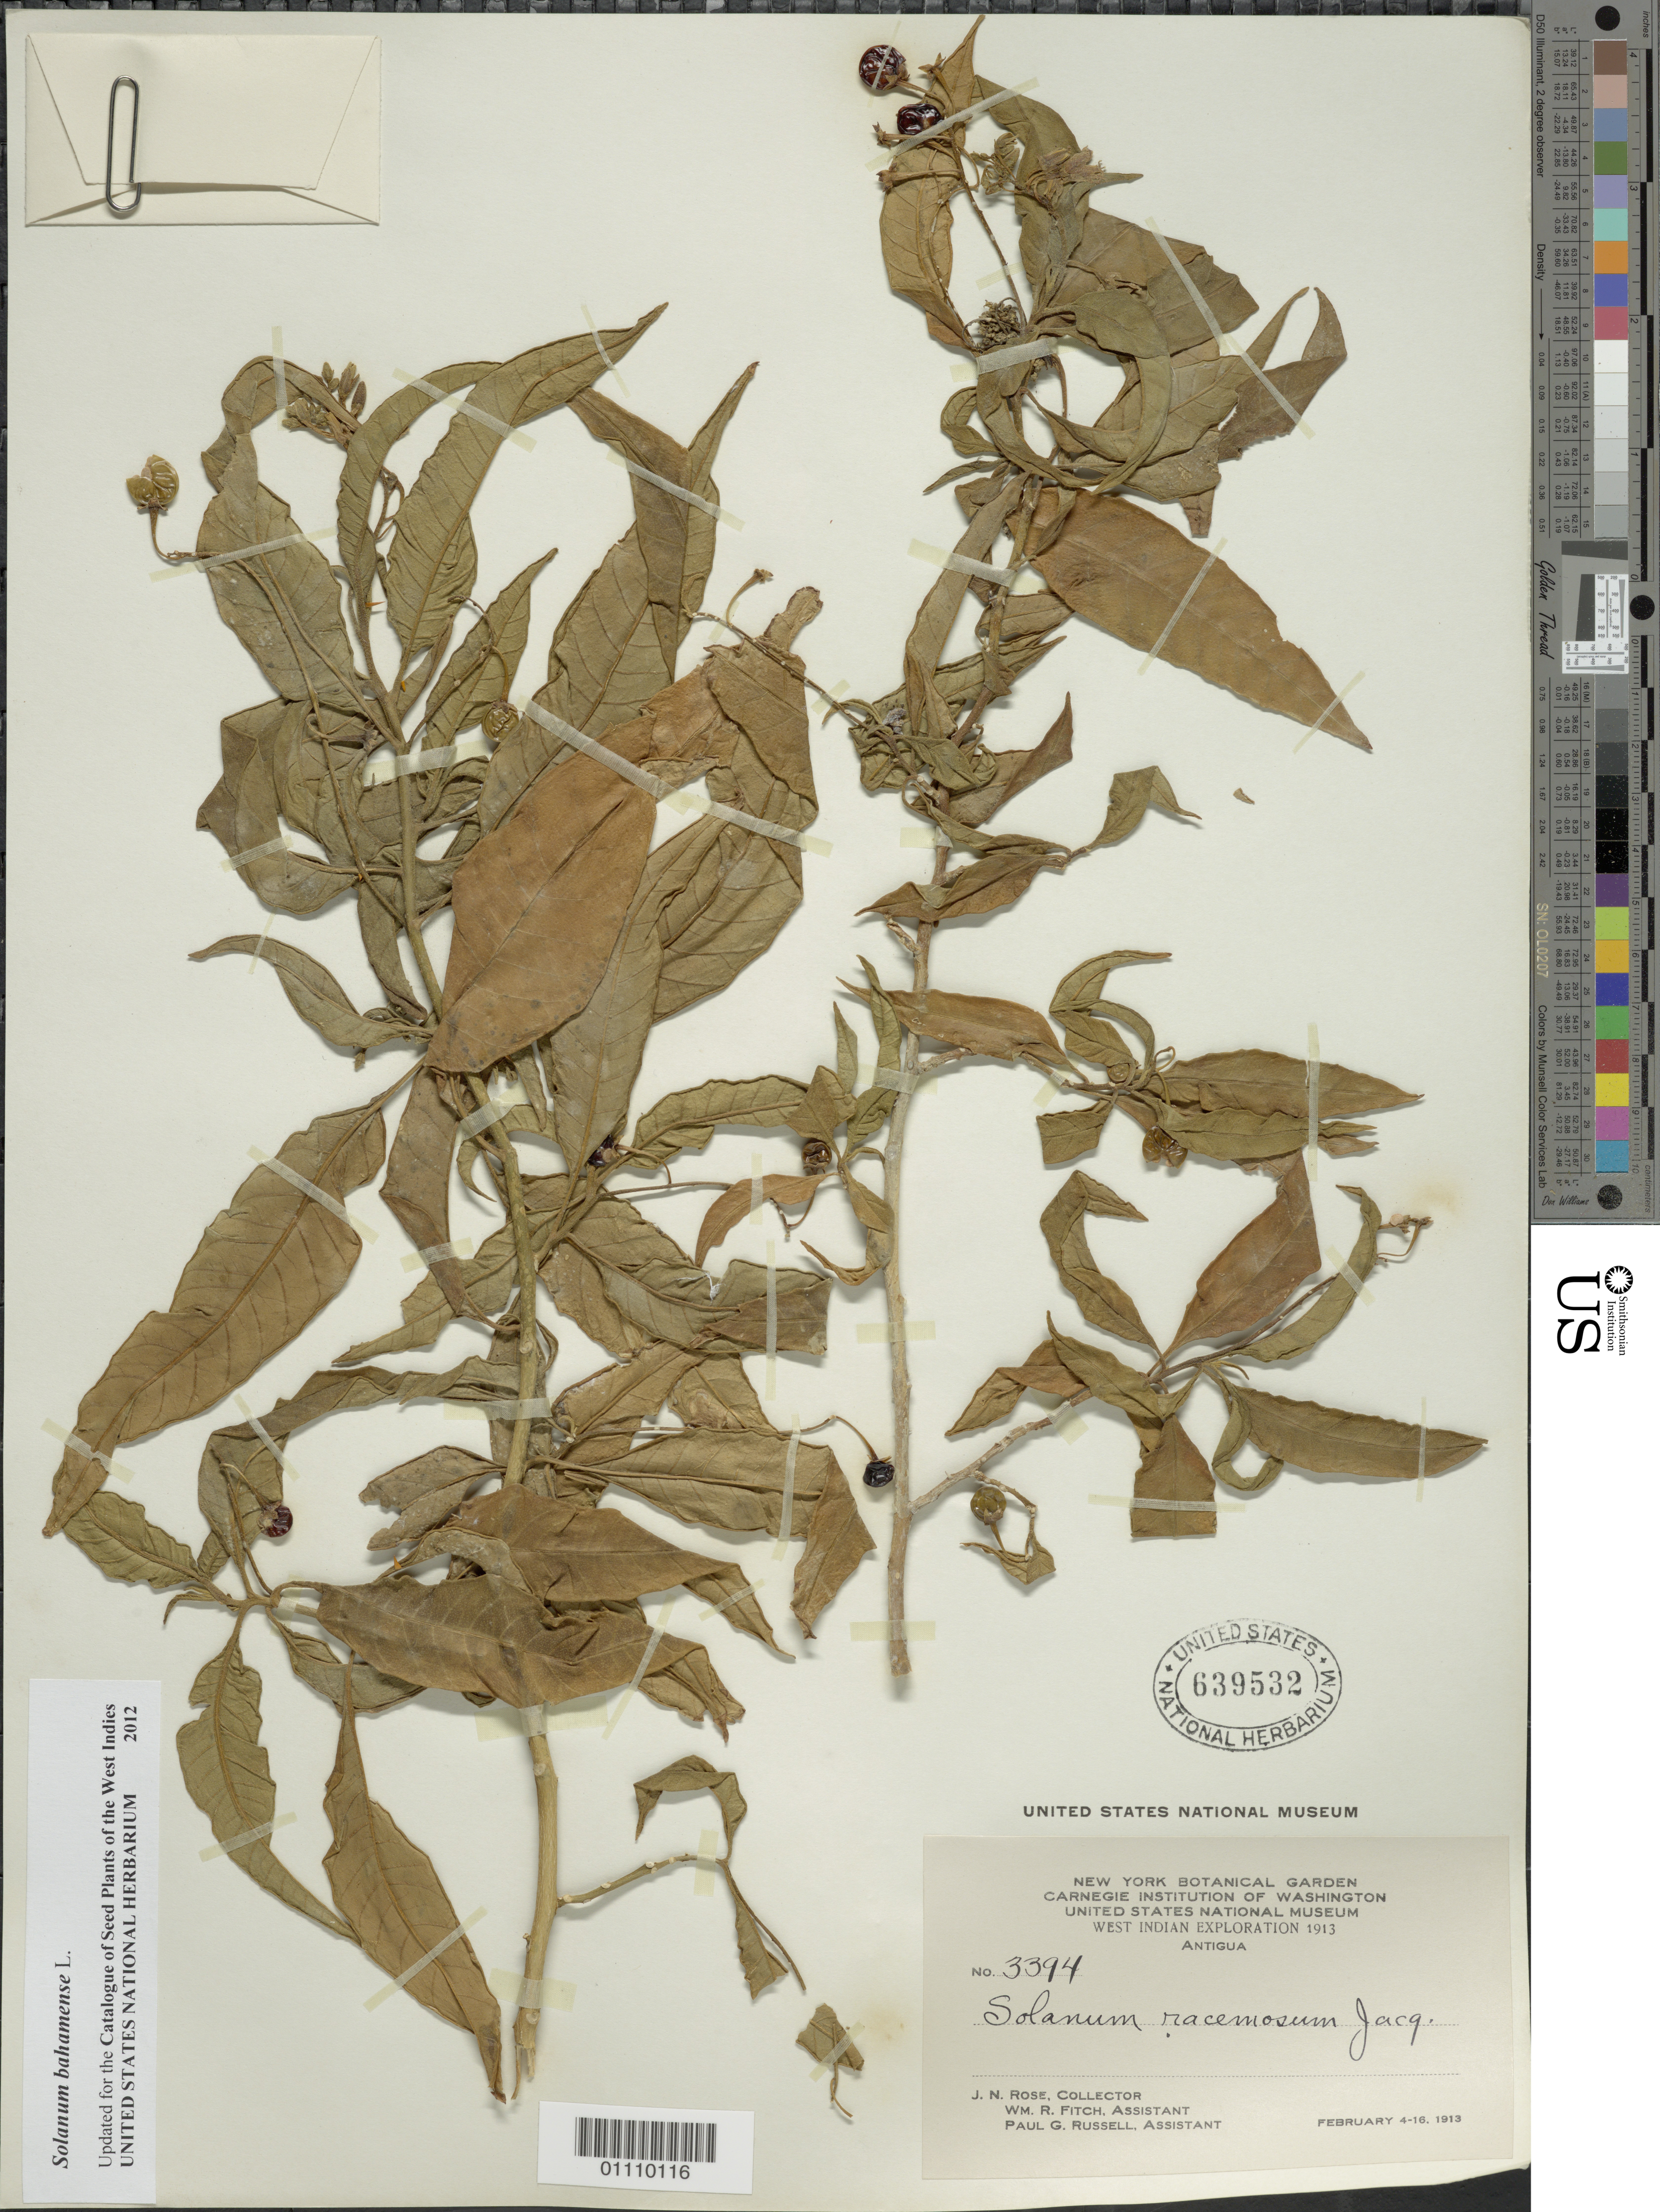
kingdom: Plantae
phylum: Tracheophyta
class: Magnoliopsida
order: Solanales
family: Solanaceae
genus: Solanum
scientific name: Solanum bahamense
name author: L.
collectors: J. N. Rose, W. R. Fitch & P. G. Russell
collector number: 3394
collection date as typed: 04 Feb 1913 to 16 Feb 1916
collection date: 1913-02-04/1916-02-16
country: Antigua and Barbuda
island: Antigua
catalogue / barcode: US 639532